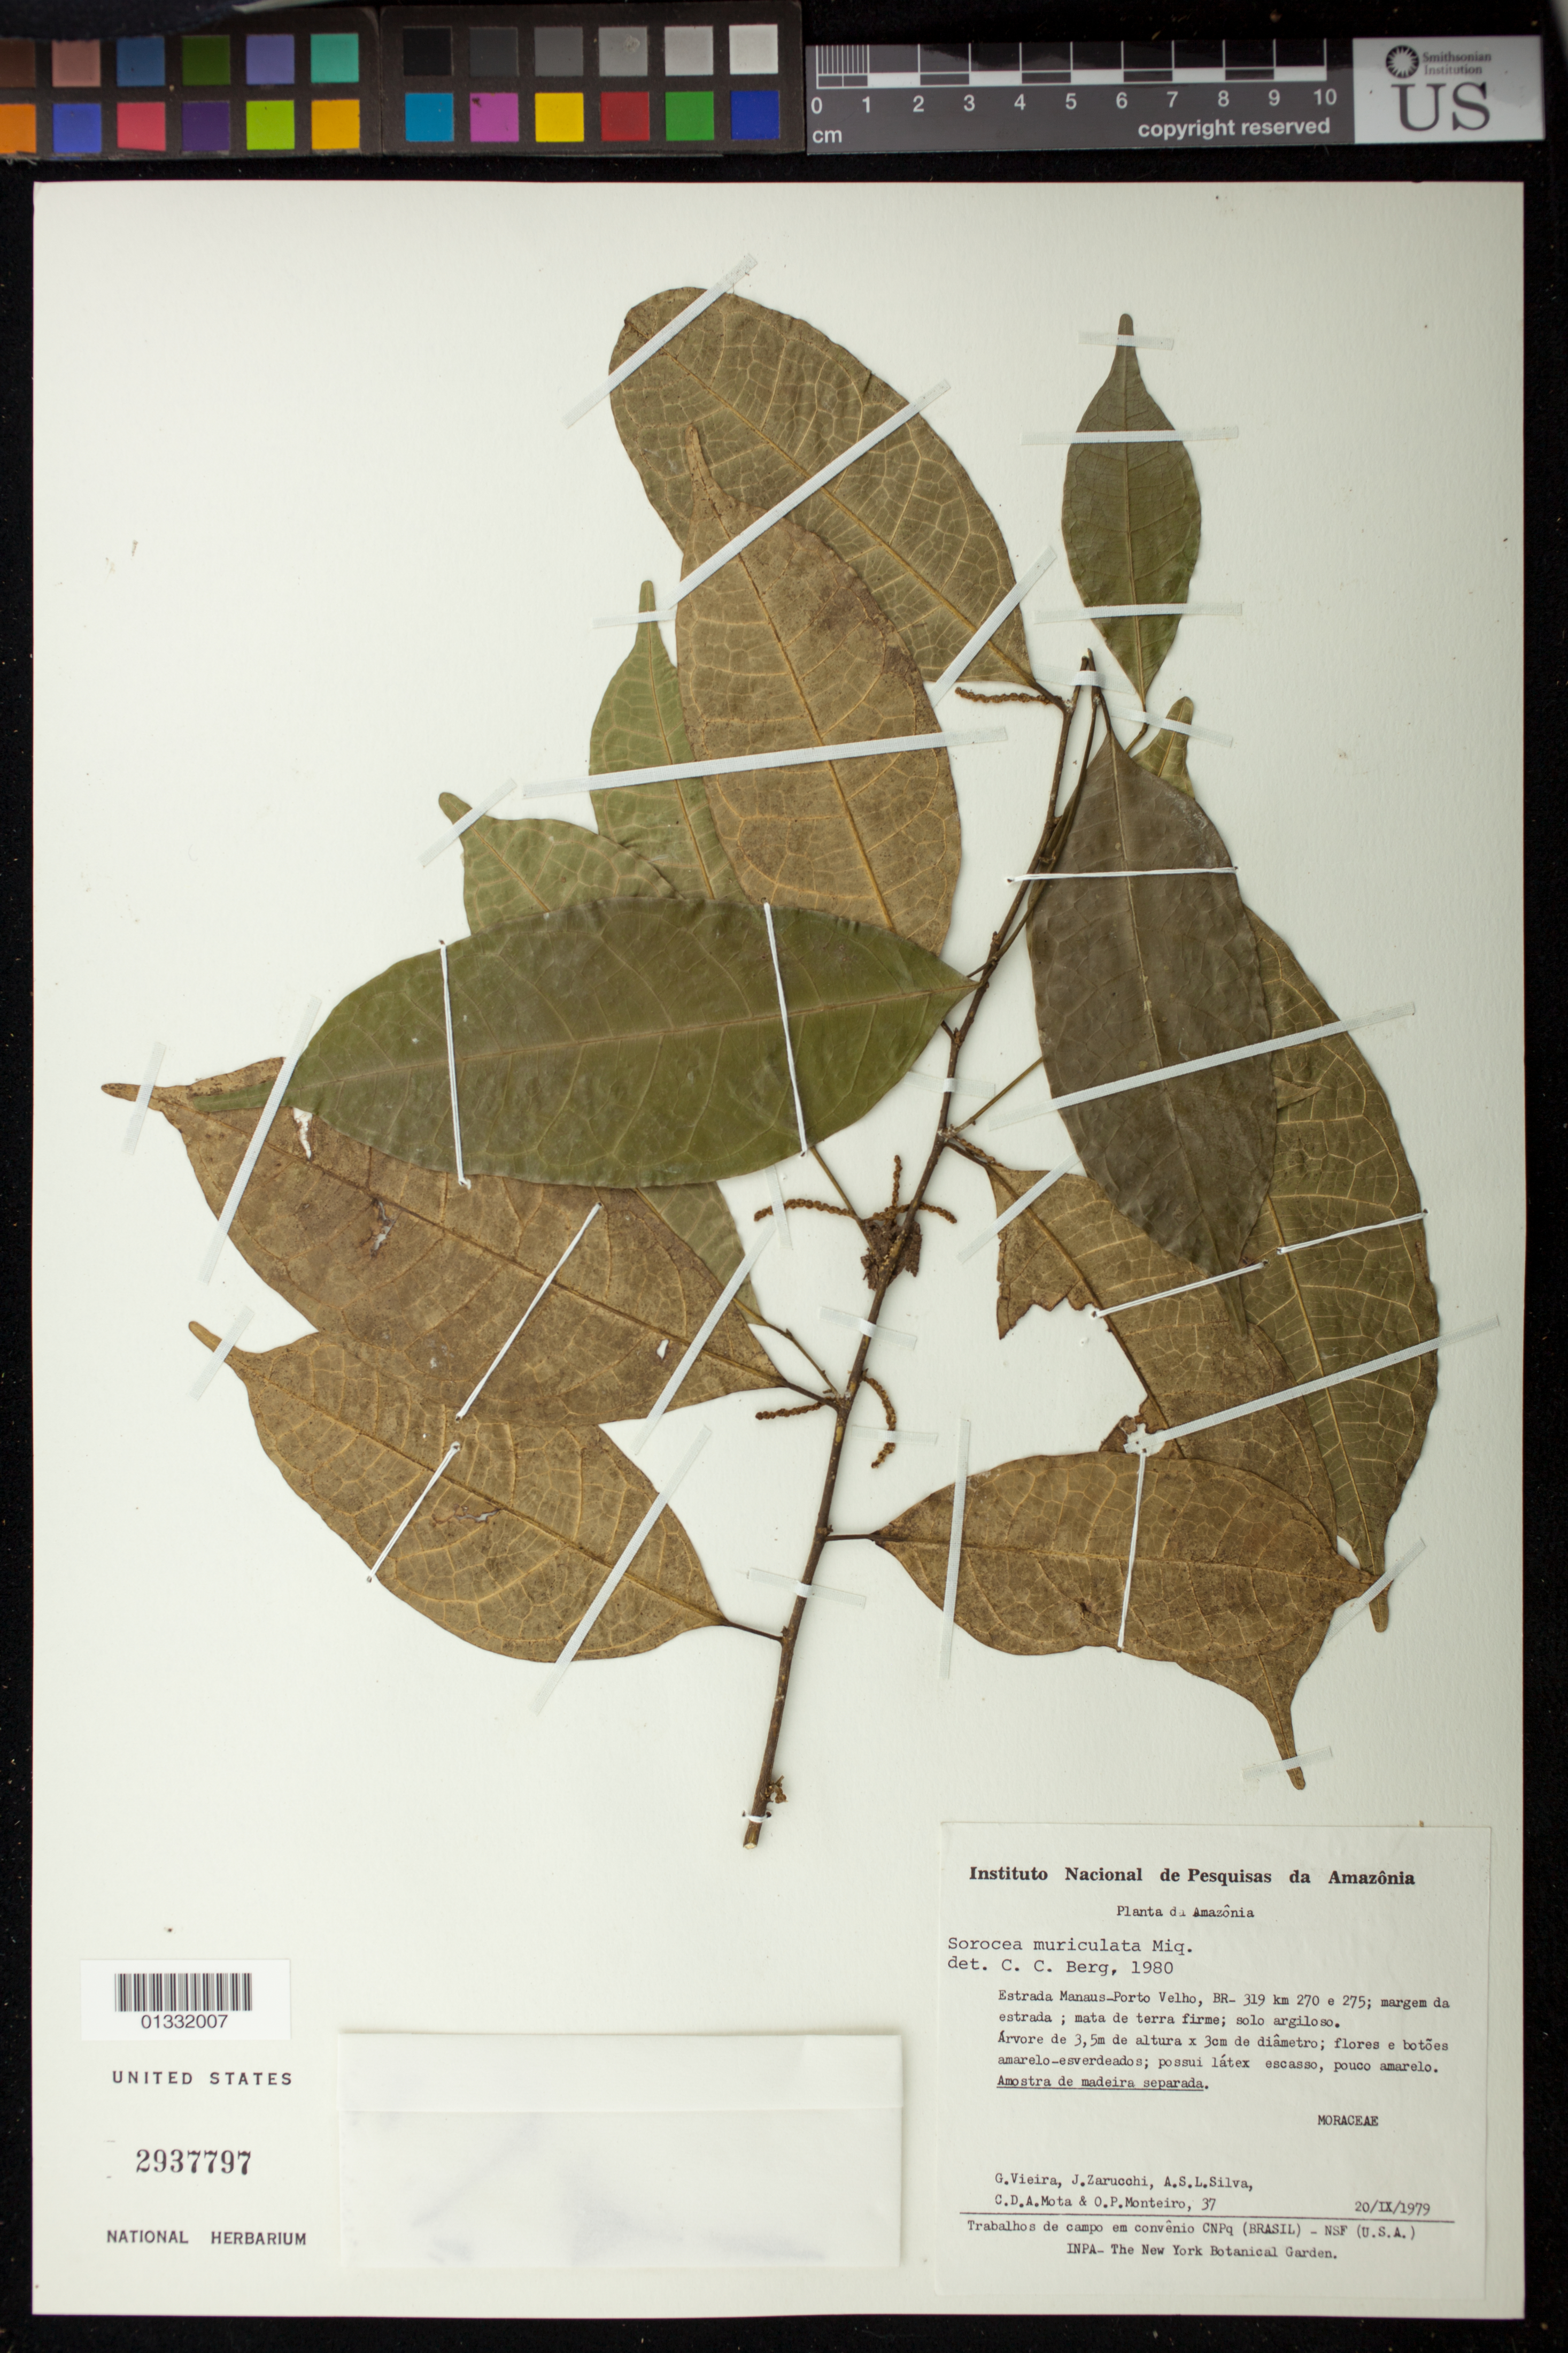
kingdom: Plantae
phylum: Tracheophyta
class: Magnoliopsida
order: Rosales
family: Moraceae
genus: Sorocea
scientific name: Sorocea muriculata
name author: Miq.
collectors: G. Vieira, J. L. Zarucchi, A. S. Silva, C. D. A. Mota & O. P. Monteiro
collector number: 37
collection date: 1979-09-20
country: Brazil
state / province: Amazonas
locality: Estrada Manaus Porto Velho, BR-319 km 270 e 275; margem da estrada; mata de terra firme ; solo argiloso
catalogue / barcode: US 2937797